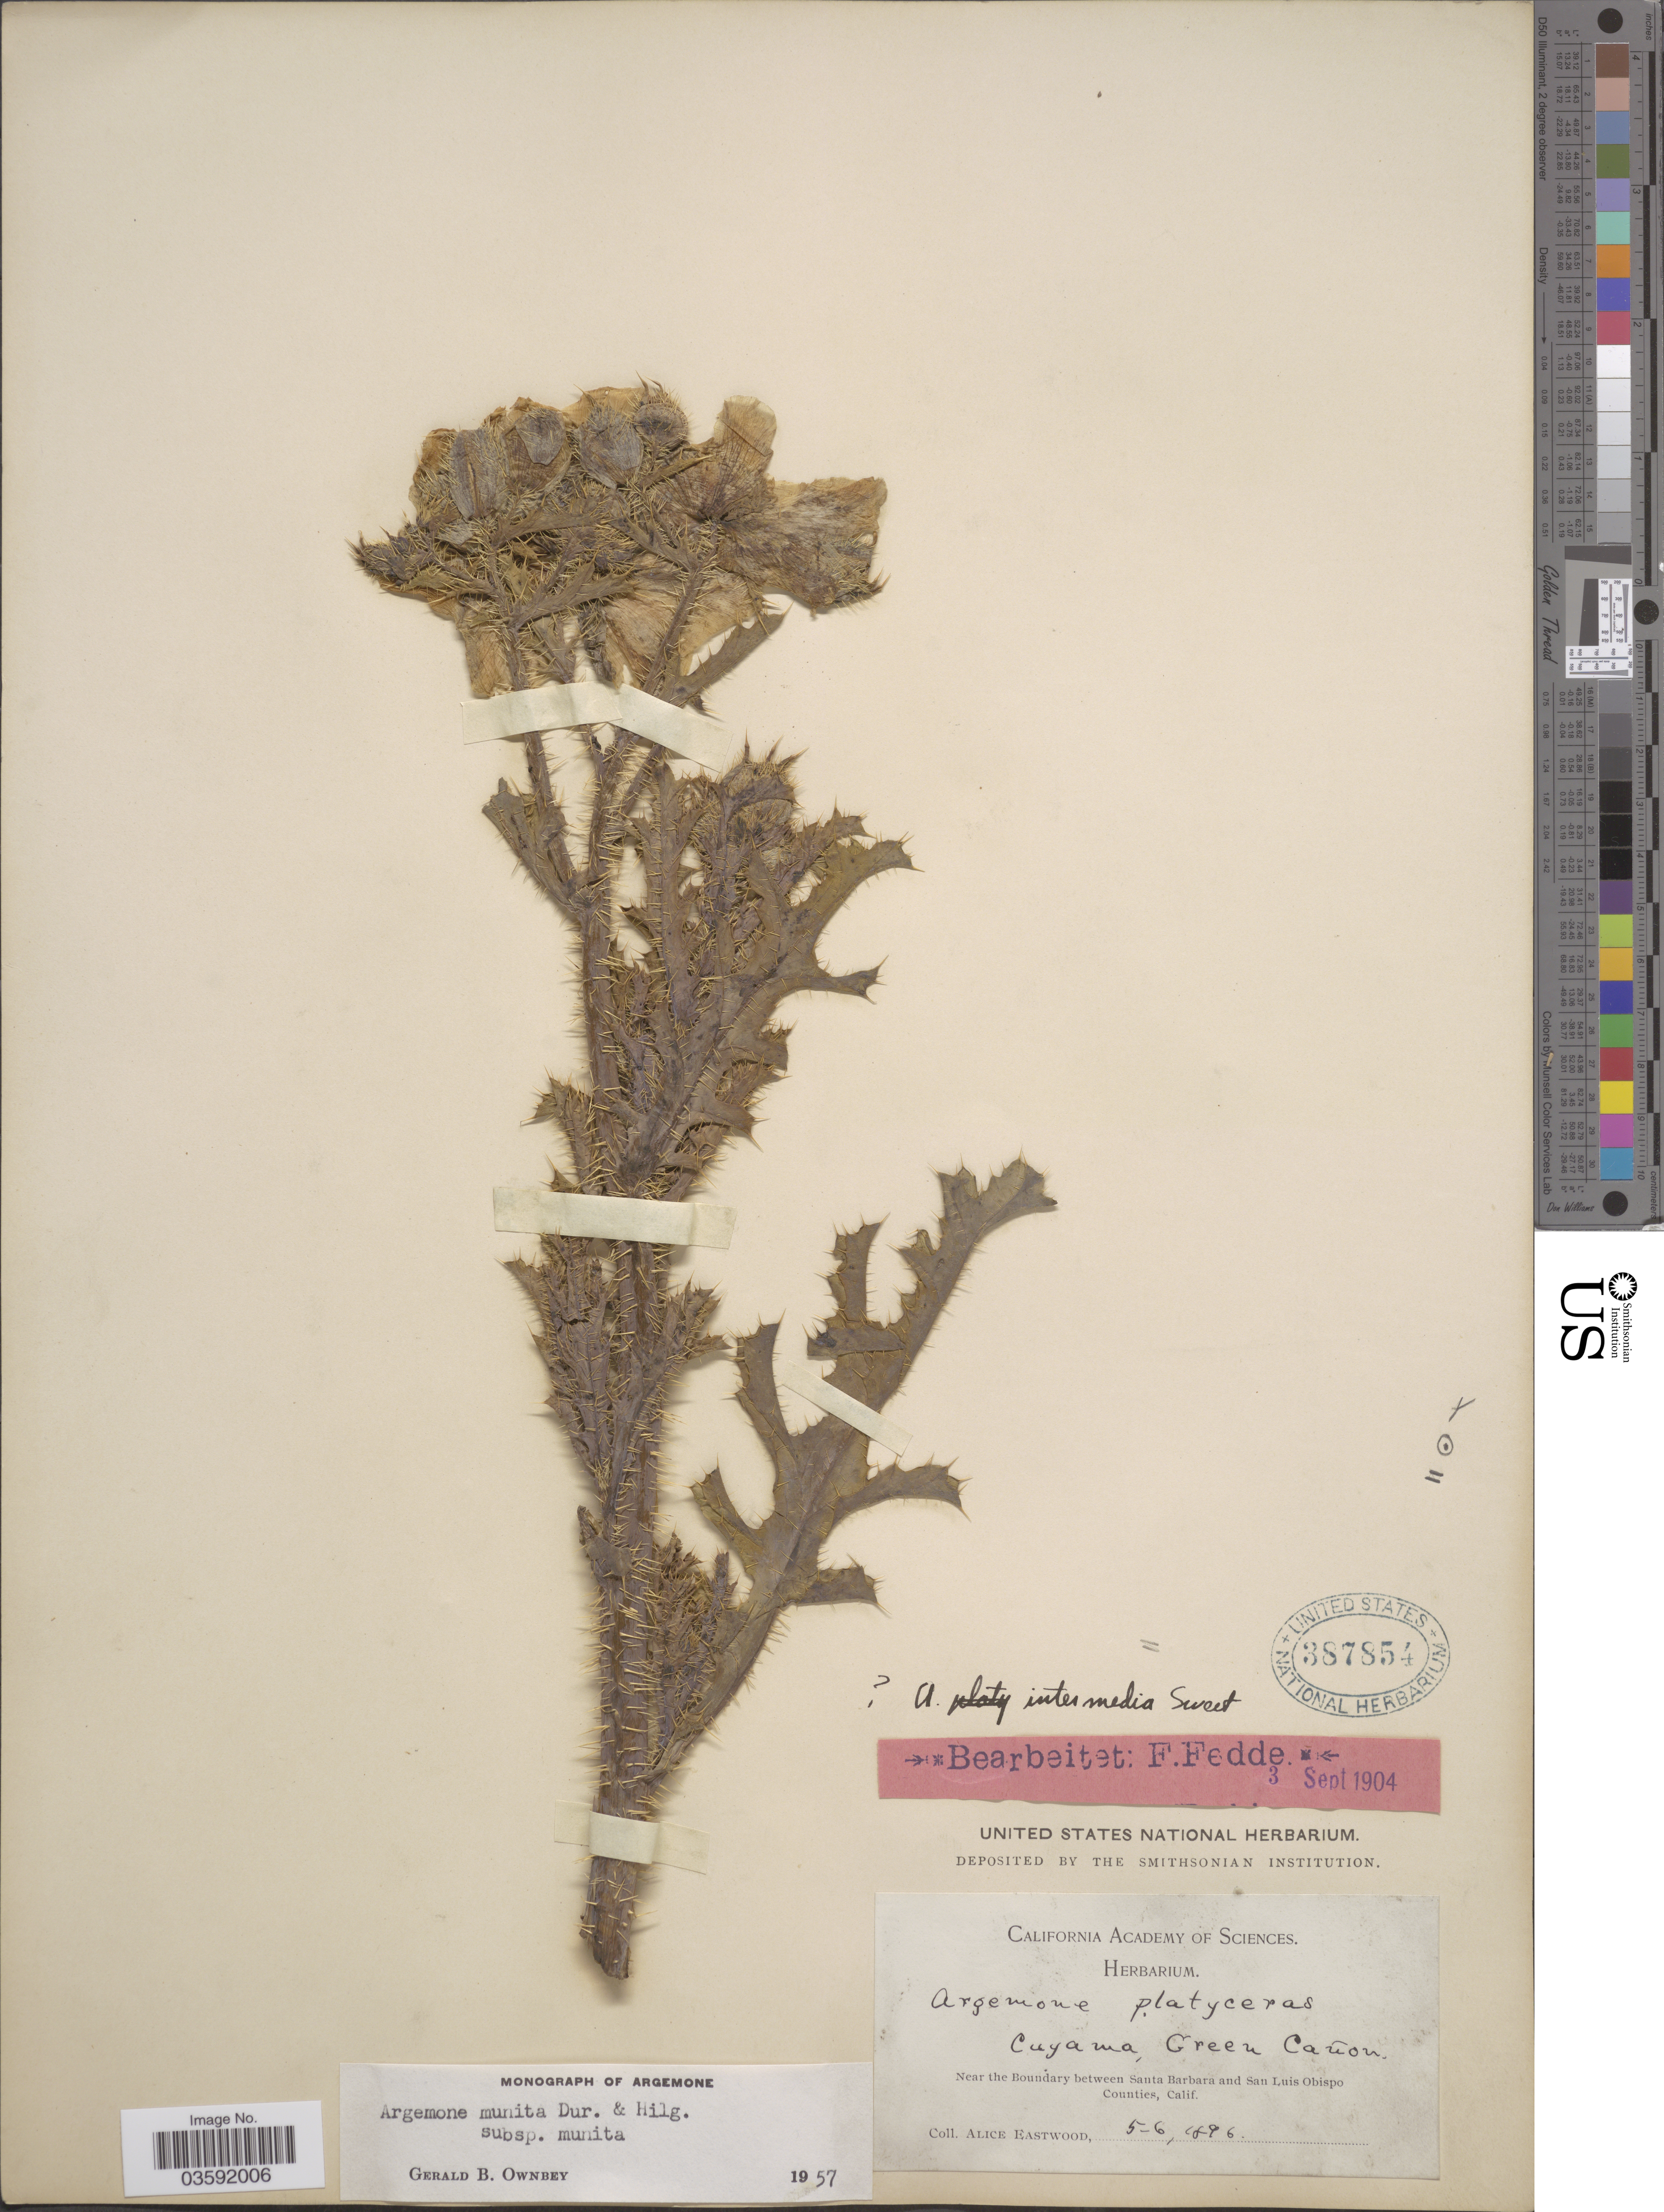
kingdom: Plantae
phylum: Tracheophyta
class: Magnoliopsida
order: Ranunculales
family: Papaveraceae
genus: Argemone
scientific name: Argemone munita subsp. munita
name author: Durand & Hilg.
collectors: A. Eastwood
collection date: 1896-05-06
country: United States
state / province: California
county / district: Santa Barbara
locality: Cuyama, Green Cañon. Near the Boundary between Santa Barbara and San Luis Obispo Counties.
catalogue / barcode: US 387854